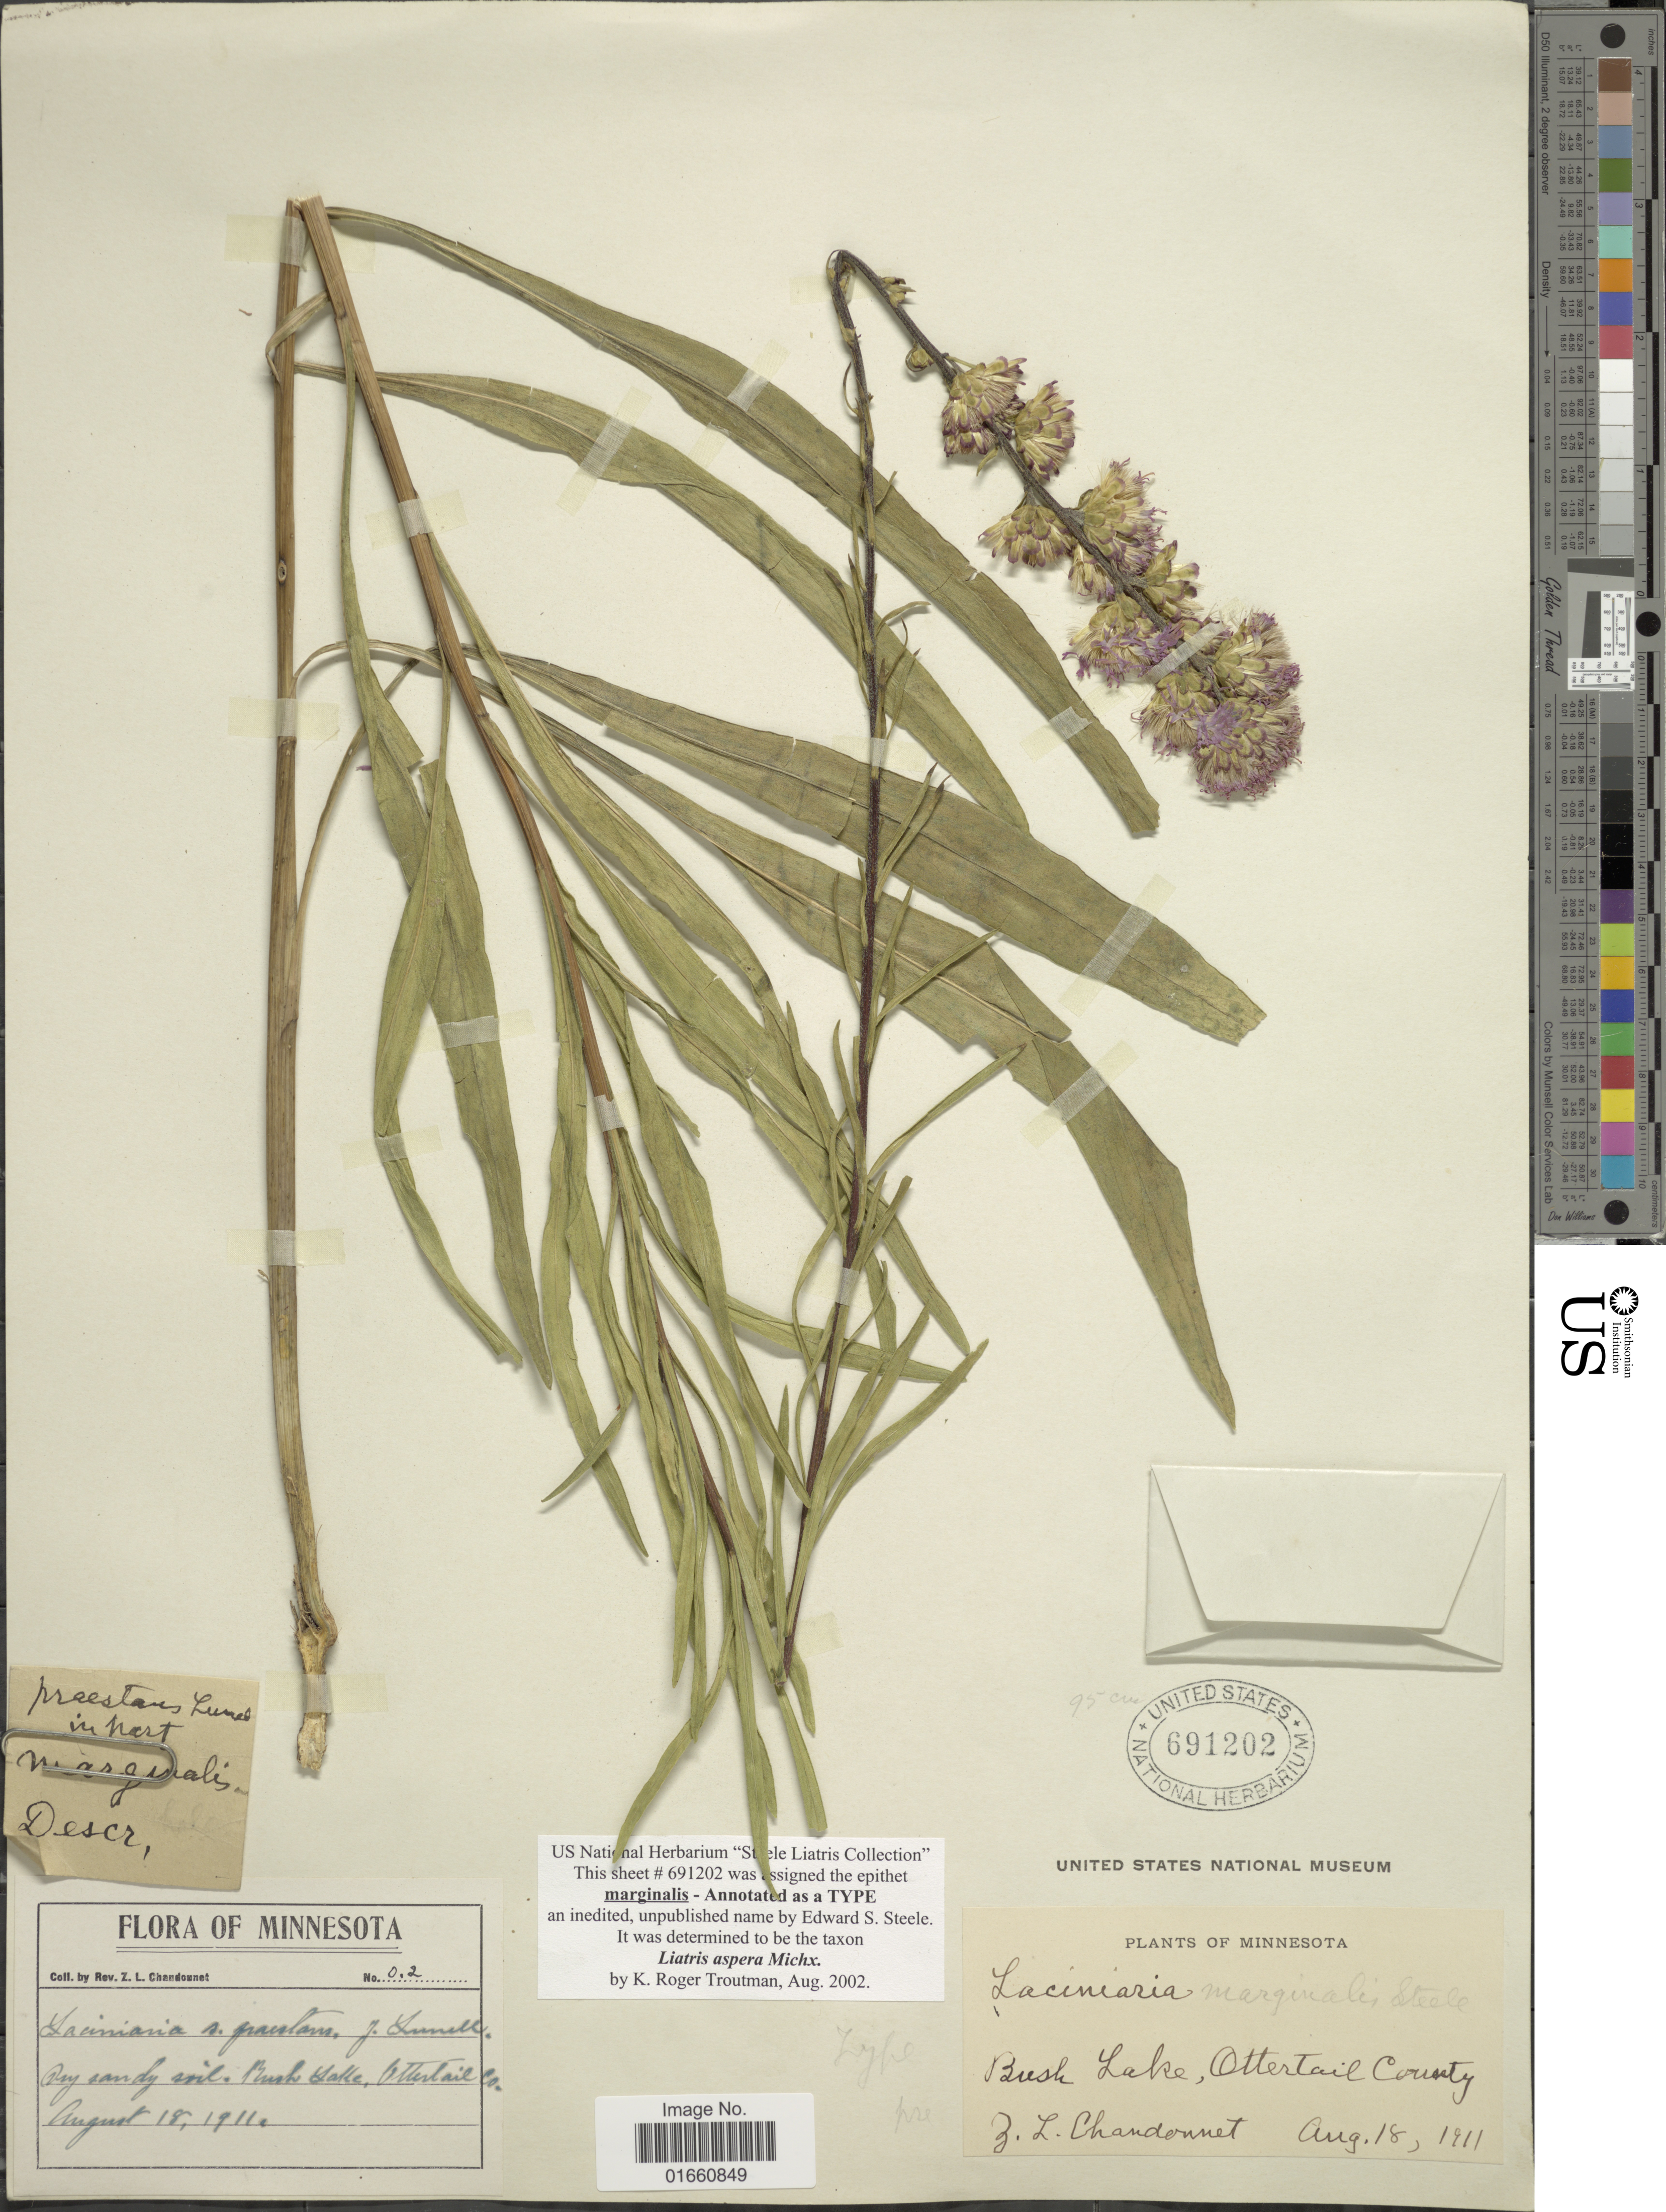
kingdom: Plantae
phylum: Tracheophyta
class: Magnoliopsida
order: Asterales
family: Asteraceae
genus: Liatris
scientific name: Liatris aspera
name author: Michx.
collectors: Z. Chandonnet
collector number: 02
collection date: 1911-08-18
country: United States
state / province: Minnesota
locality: Bush Lake, Ottertail County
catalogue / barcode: US 691202